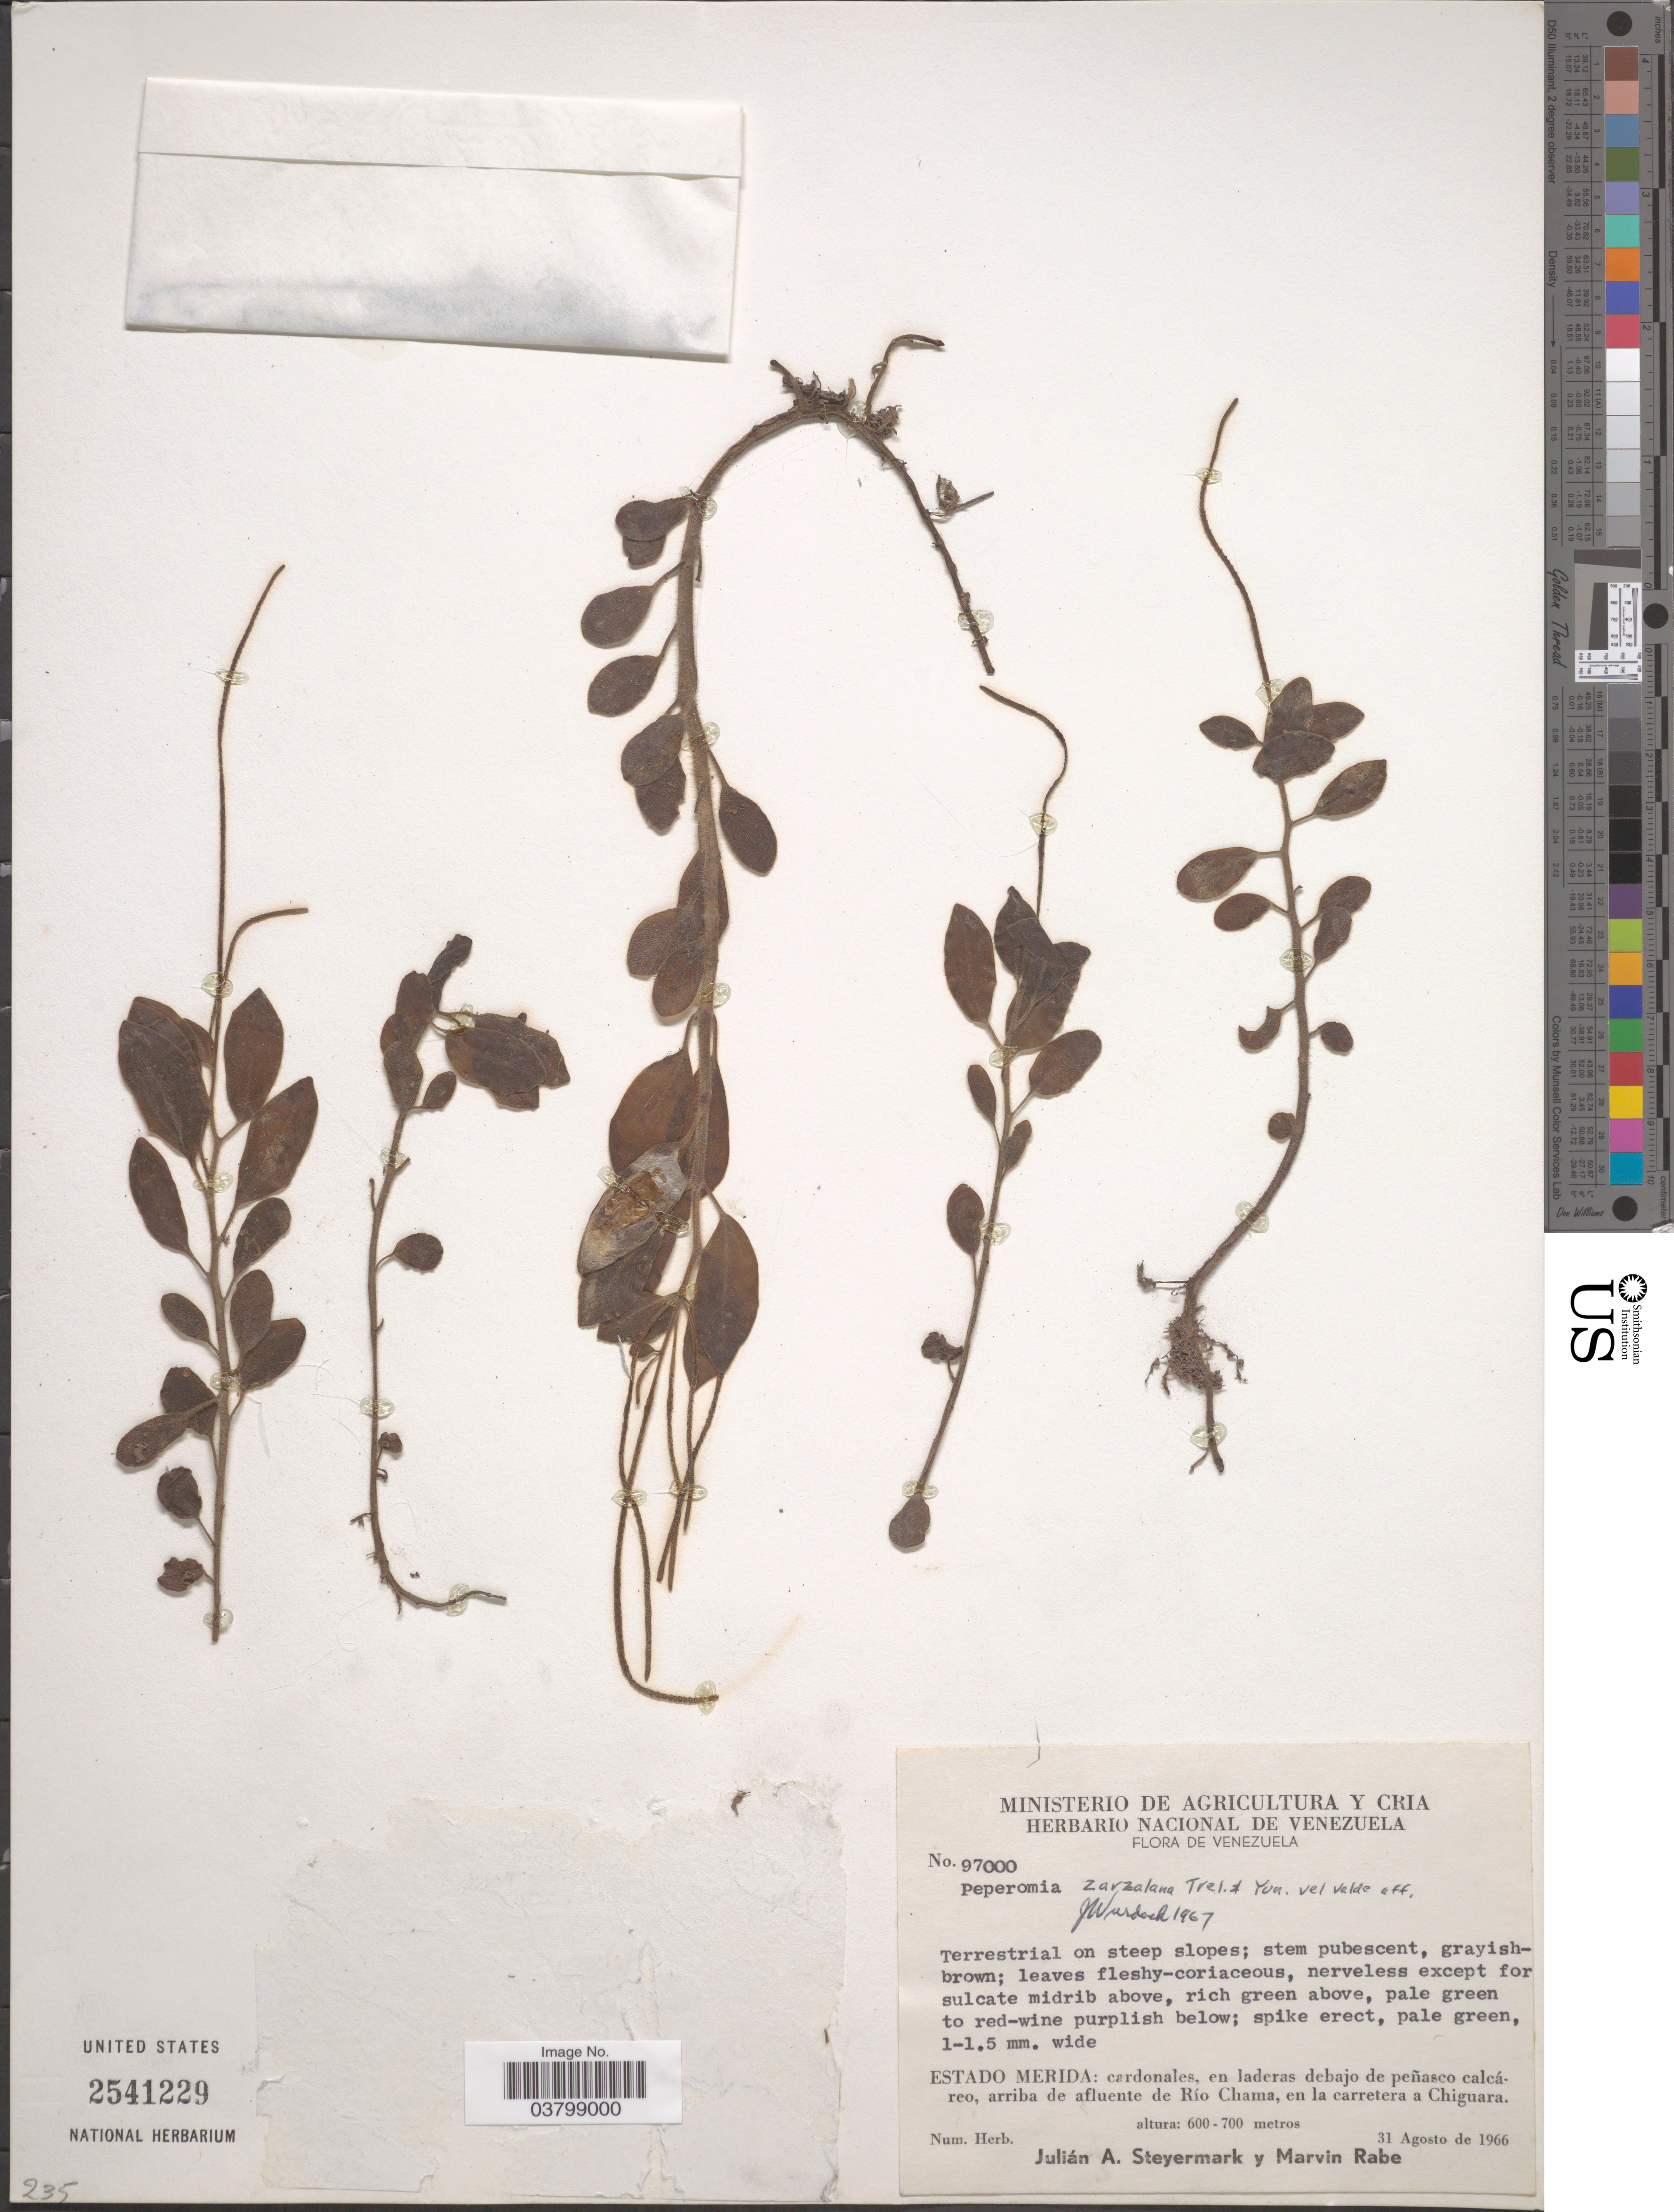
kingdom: Plantae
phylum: Tracheophyta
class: Magnoliopsida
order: Piperales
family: Piperaceae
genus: Peperomia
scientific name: Peperomia zarzalana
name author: Trel. & Yunck.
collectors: J. Steyermark & M. Rabe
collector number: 97000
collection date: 1966-08-31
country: Venezuela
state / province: Merida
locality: Cardonales, en laderas debajo de peñasco calcáreo, arriba de afluente de Río Chama, en la carretera a Chiguara.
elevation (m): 600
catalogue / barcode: US 2541229